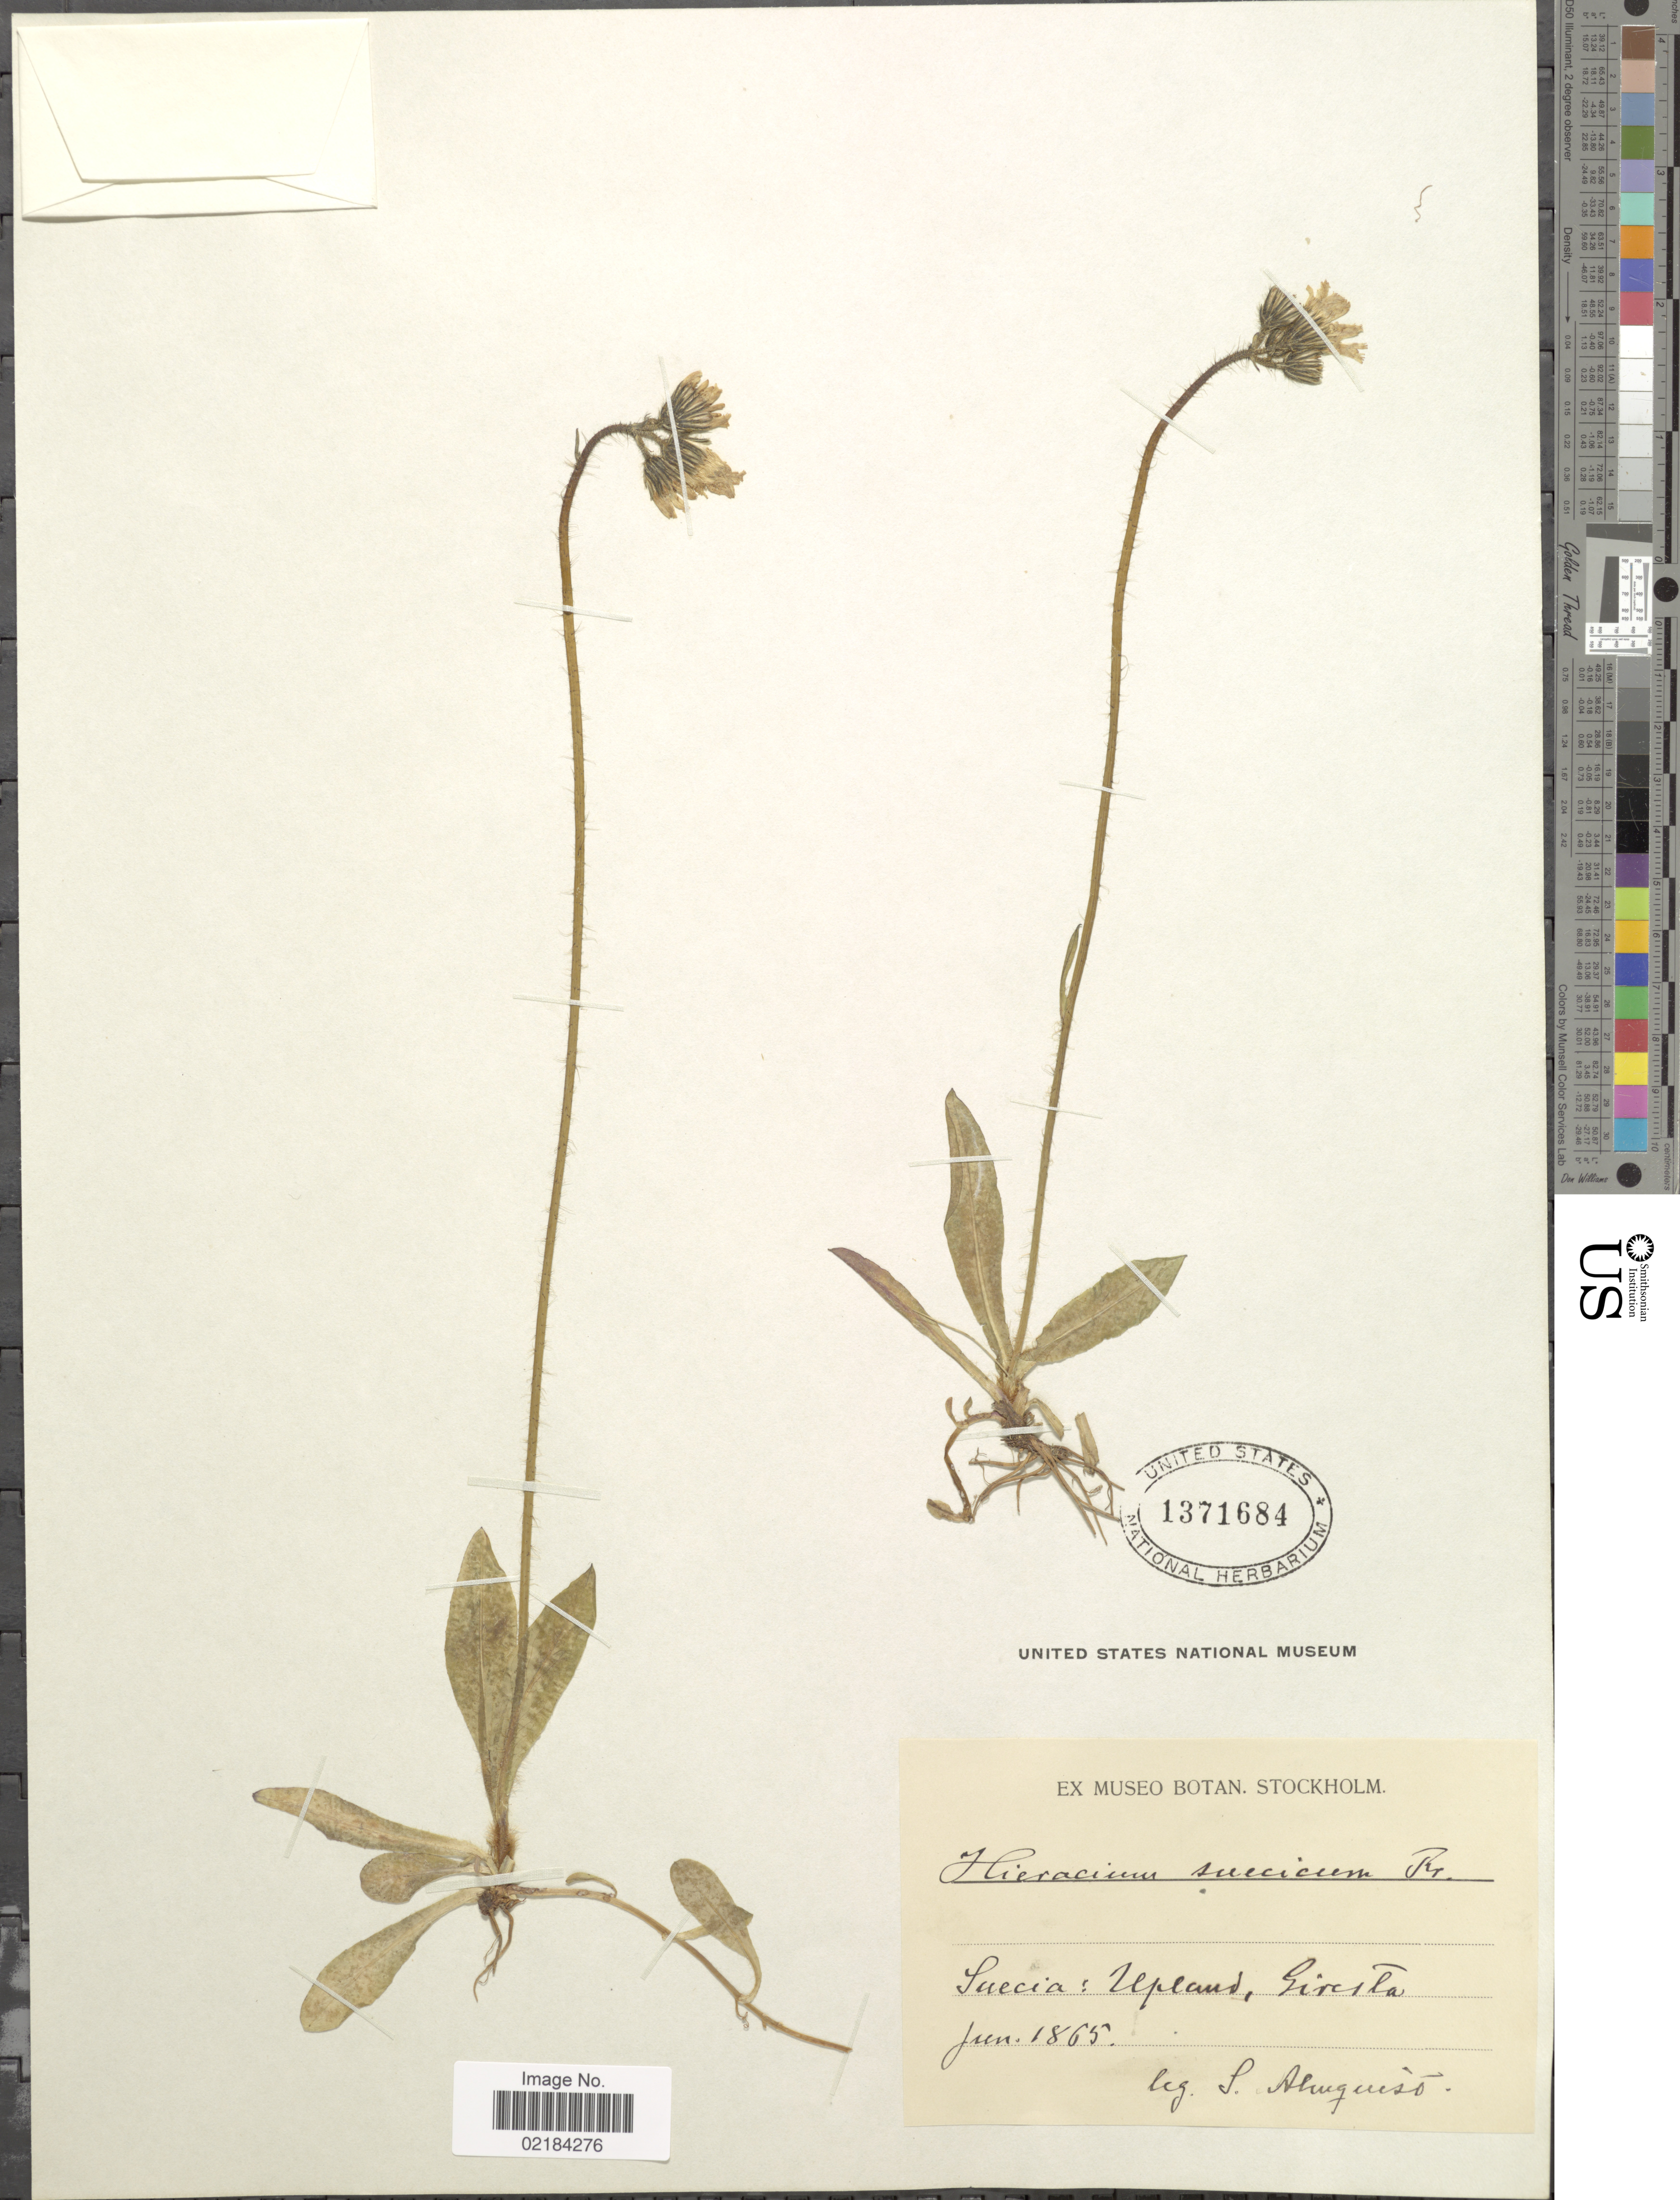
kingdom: Plantae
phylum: Tracheophyta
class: Magnoliopsida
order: Asterales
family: Asteraceae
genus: Pilosella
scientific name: Pilosella dubia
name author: (L.) F.W. Schultz & Sch. Bip.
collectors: Almquist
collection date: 1865-06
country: Sweden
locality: Suecia: Upland, Giresta.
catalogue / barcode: US 1371684